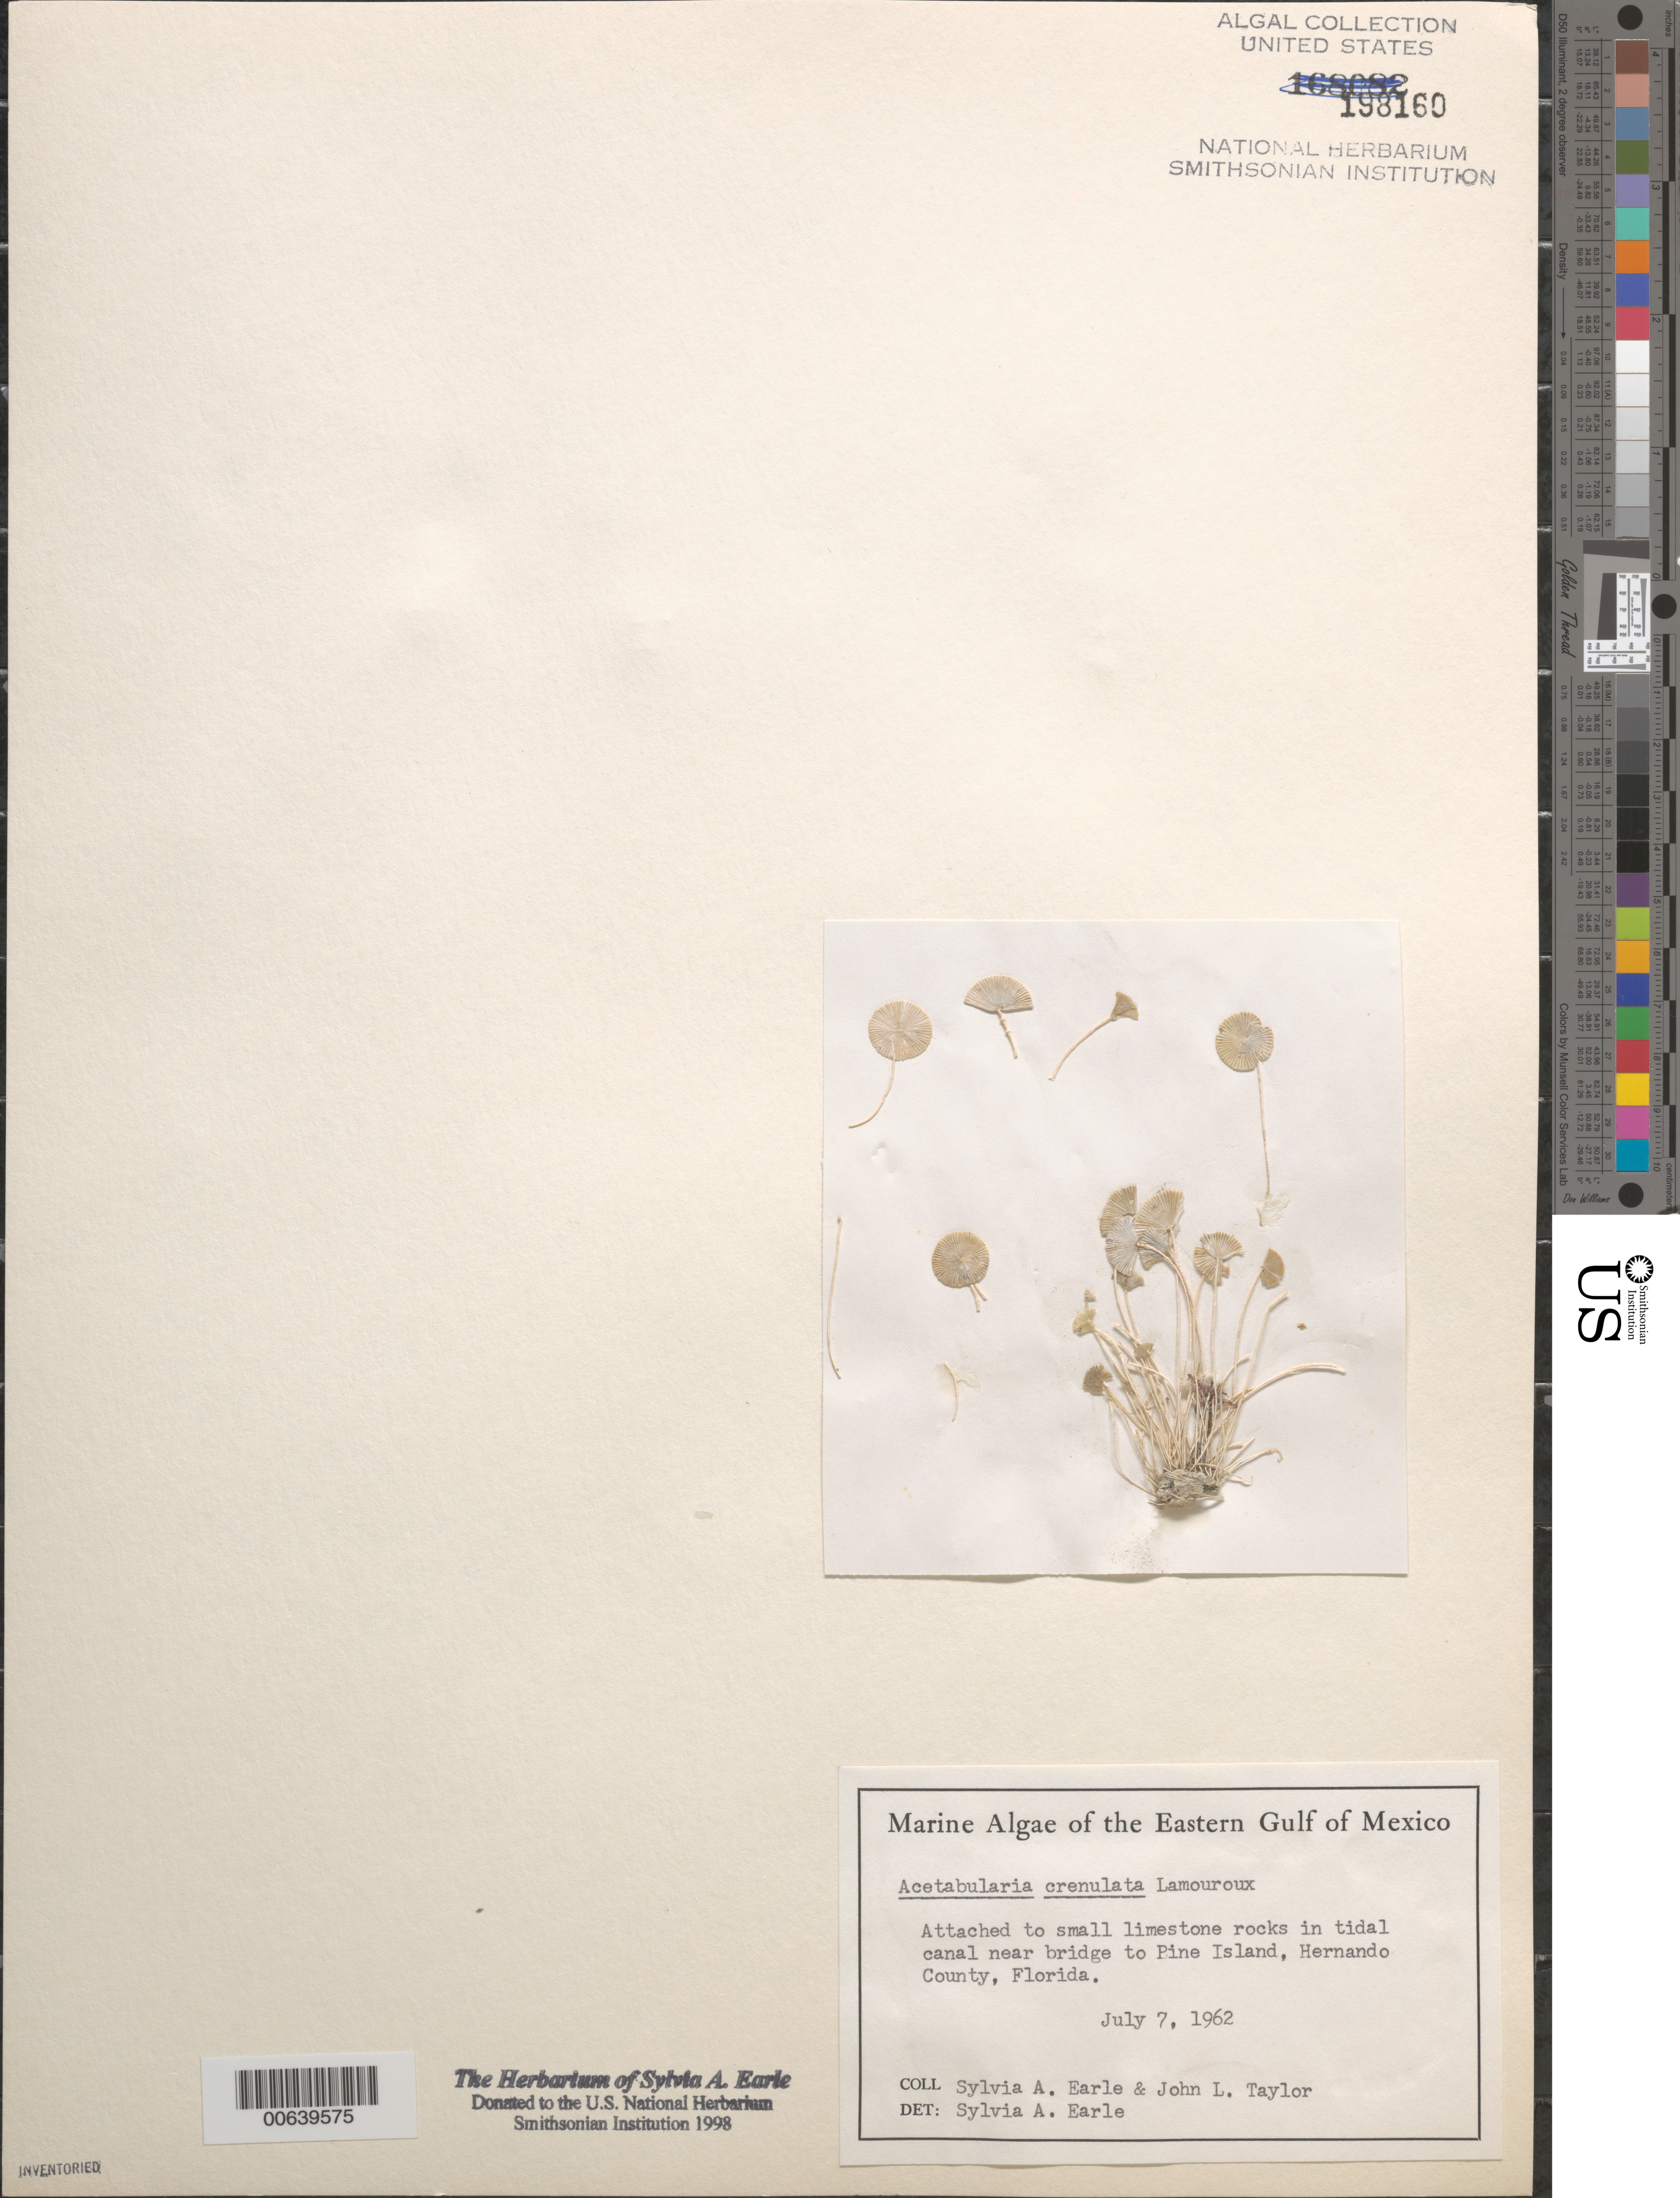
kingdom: Plantae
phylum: Chlorophyta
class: Ulvophyceae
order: Dasycladales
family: Polyphysaceae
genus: Acetabularia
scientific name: Acetabularia acetabulum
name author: J.V.Lamouroux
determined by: Earle, S. A.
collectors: S. A. Earle & J. L. Taylor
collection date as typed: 07 Jul 1962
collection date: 1962-07-07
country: United States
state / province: Florida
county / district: Hernando County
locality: Tidal canal near Pine Island Bridge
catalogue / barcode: US 198160